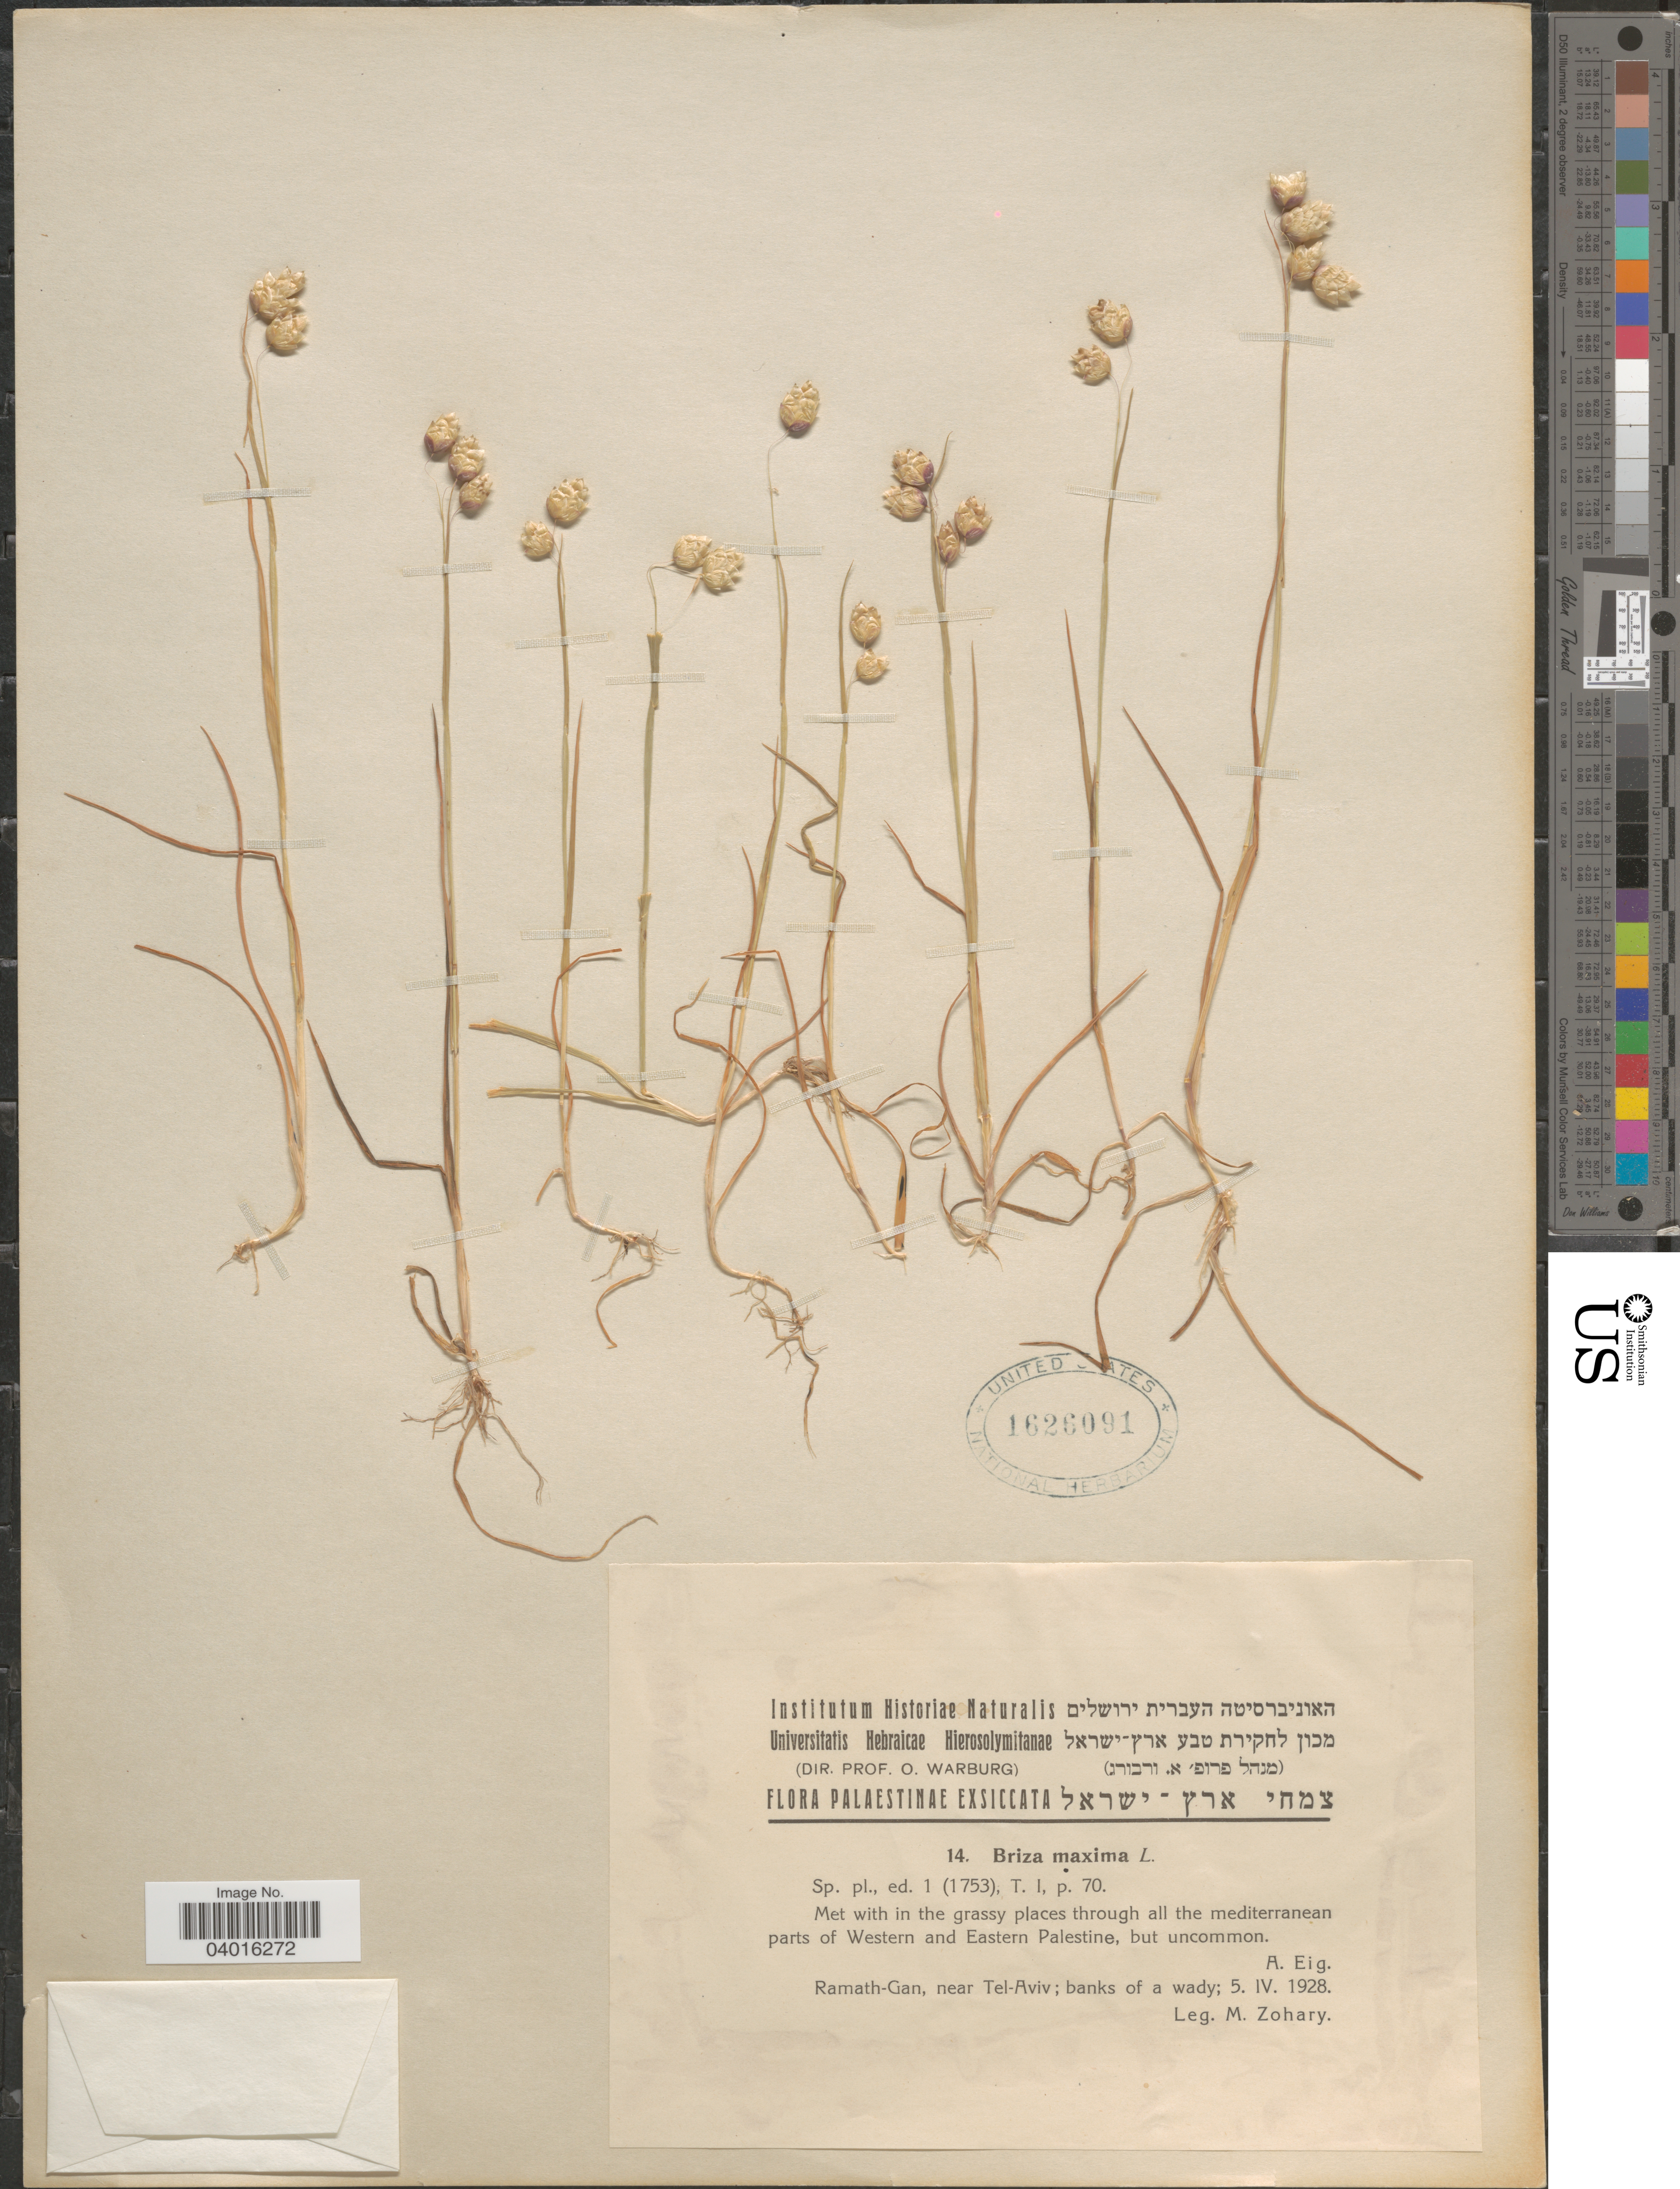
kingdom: Plantae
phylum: Tracheophyta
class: Liliopsida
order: Poales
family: Poaceae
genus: Briza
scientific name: Briza maxima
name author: L.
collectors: M. Zohary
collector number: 14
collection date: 1928-04-05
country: Israel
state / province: Tel Aviv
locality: Palaestinae. In the grassy places through all the mediterranean parts of Western and Eastern Palestine, but uncommon. Ramath-Gan, near Tel-Aviv; banks of a wady.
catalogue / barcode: US 1626091